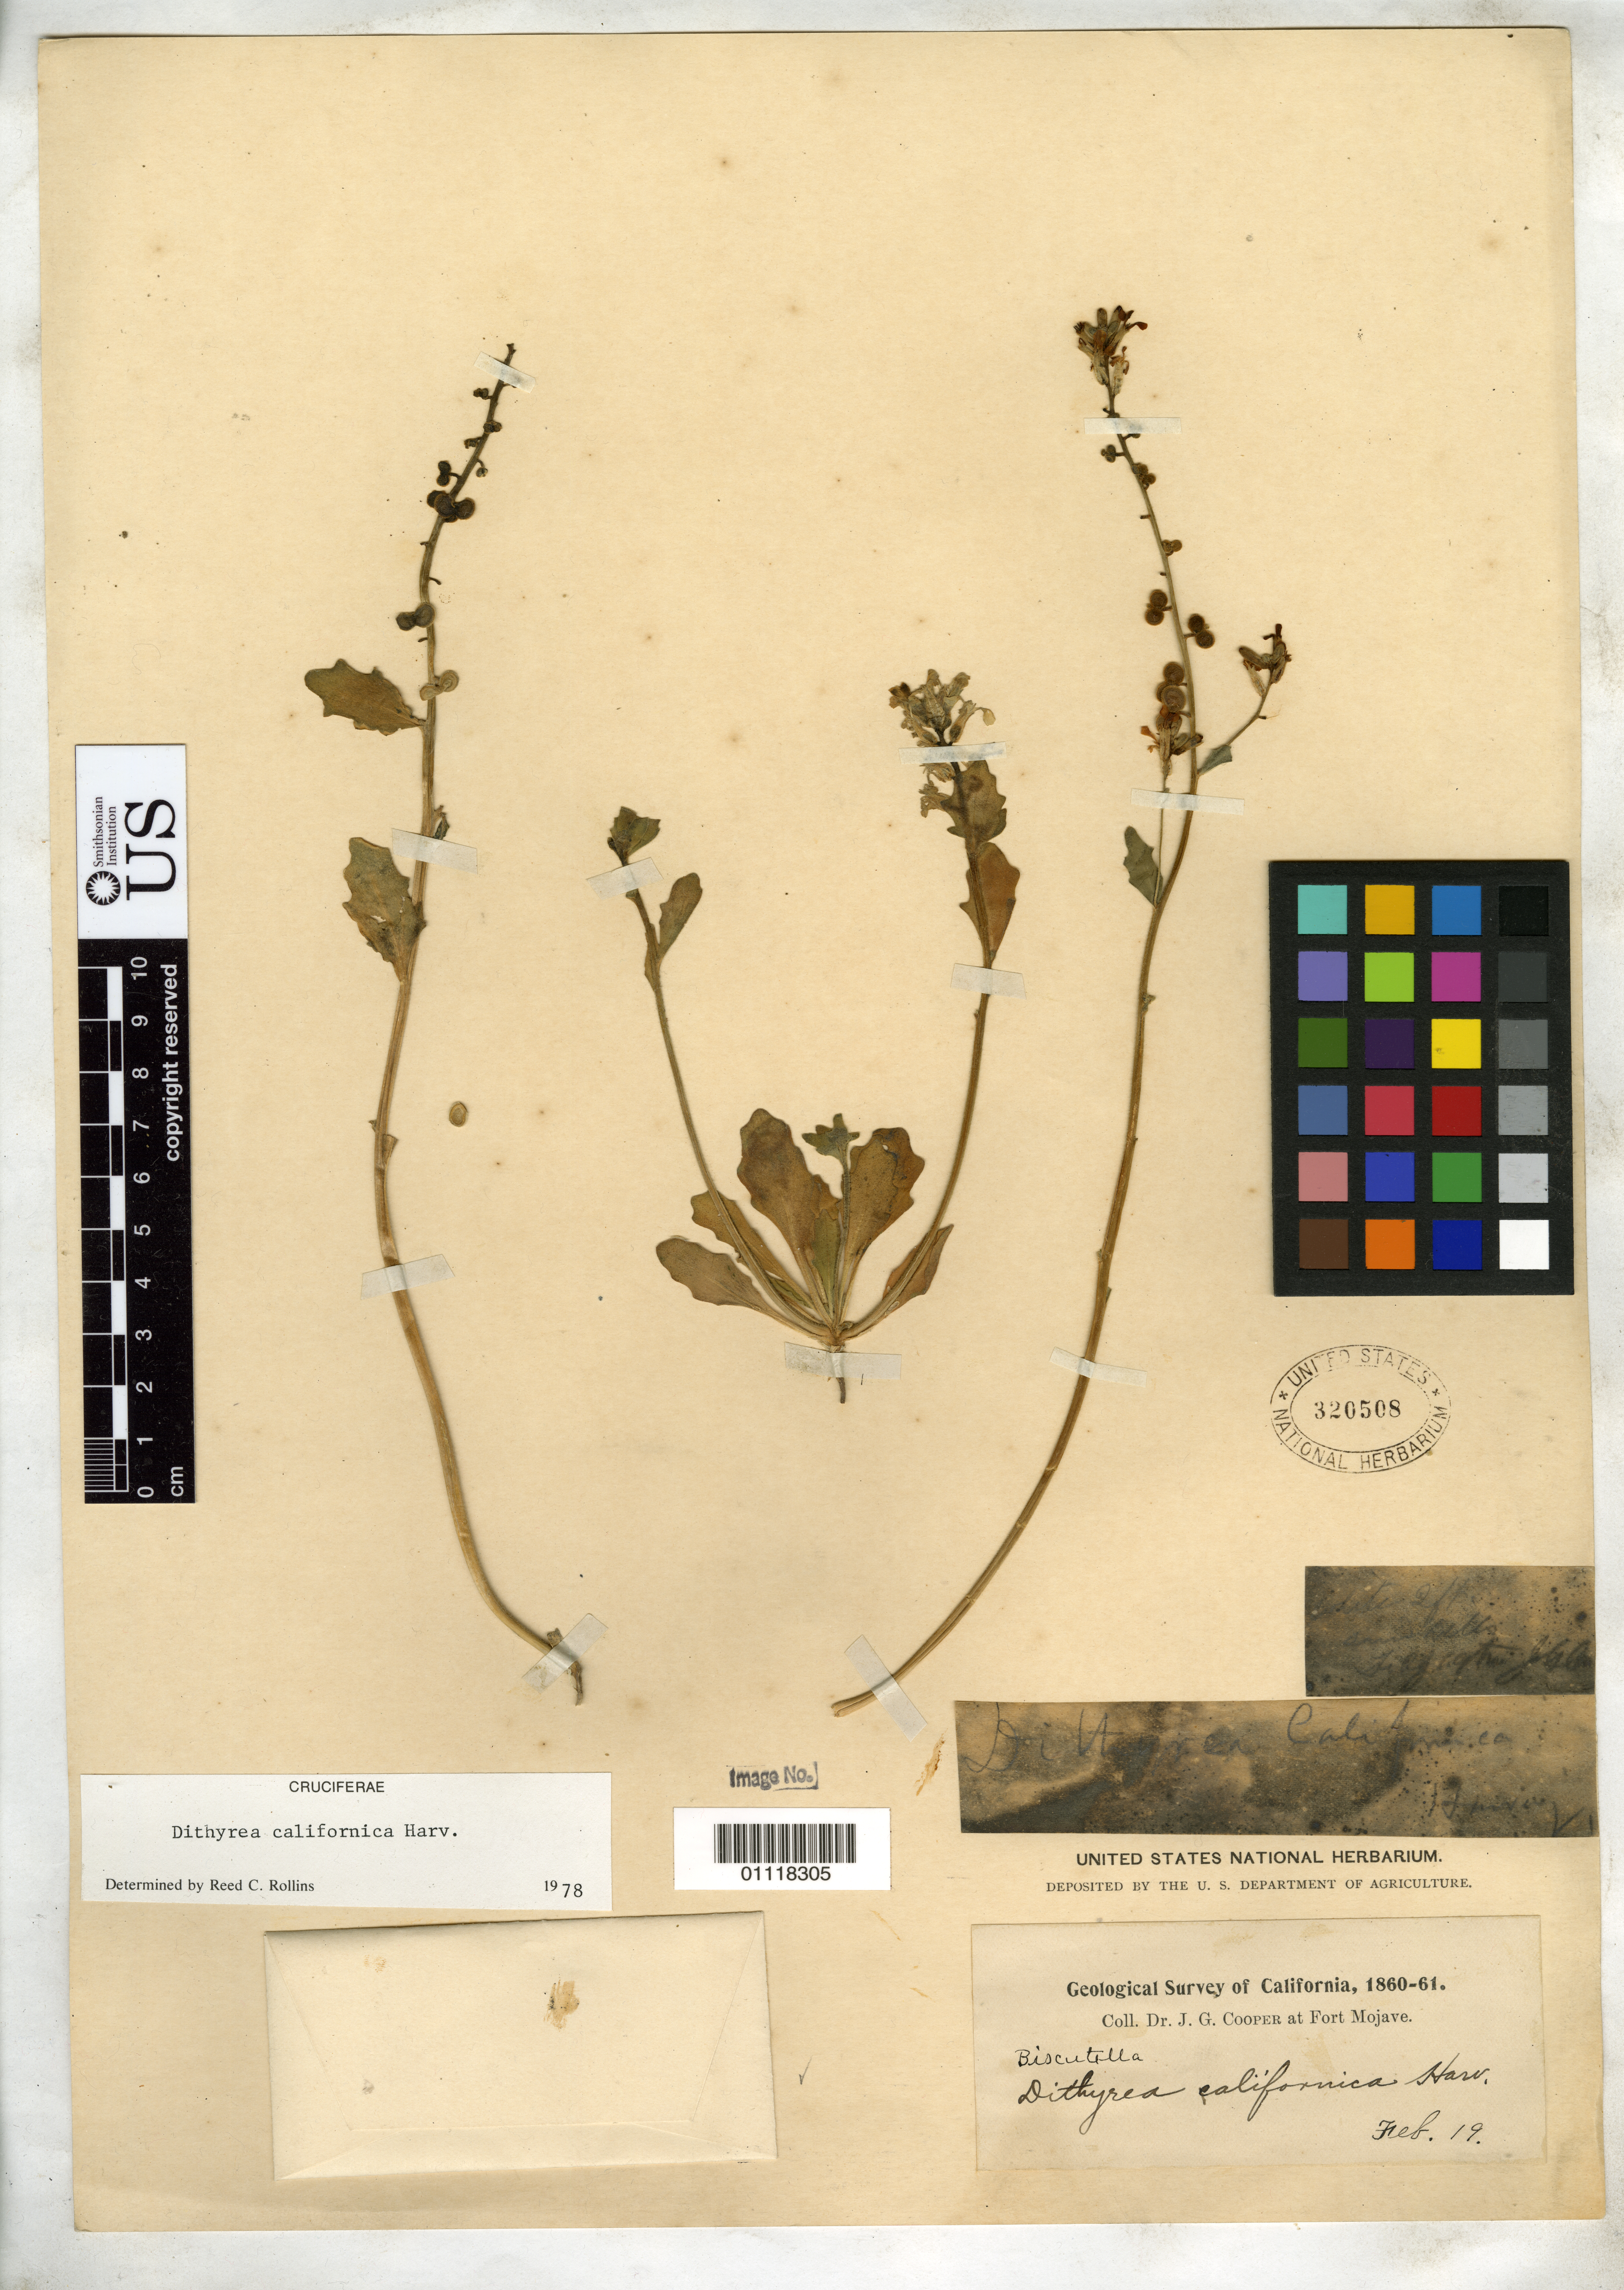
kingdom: Plantae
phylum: Tracheophyta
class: Magnoliopsida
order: Brassicales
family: Brassicaceae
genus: Dithyrea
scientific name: Dithyrea californica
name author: Harv.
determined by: Rollins, Reed C., (GH), Harvard University Herbaria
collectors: J. G. Cooper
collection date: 1860-02-19/1861-02-19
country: United States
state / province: California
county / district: San Bernardino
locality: Fort Mojave.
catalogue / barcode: US 320508